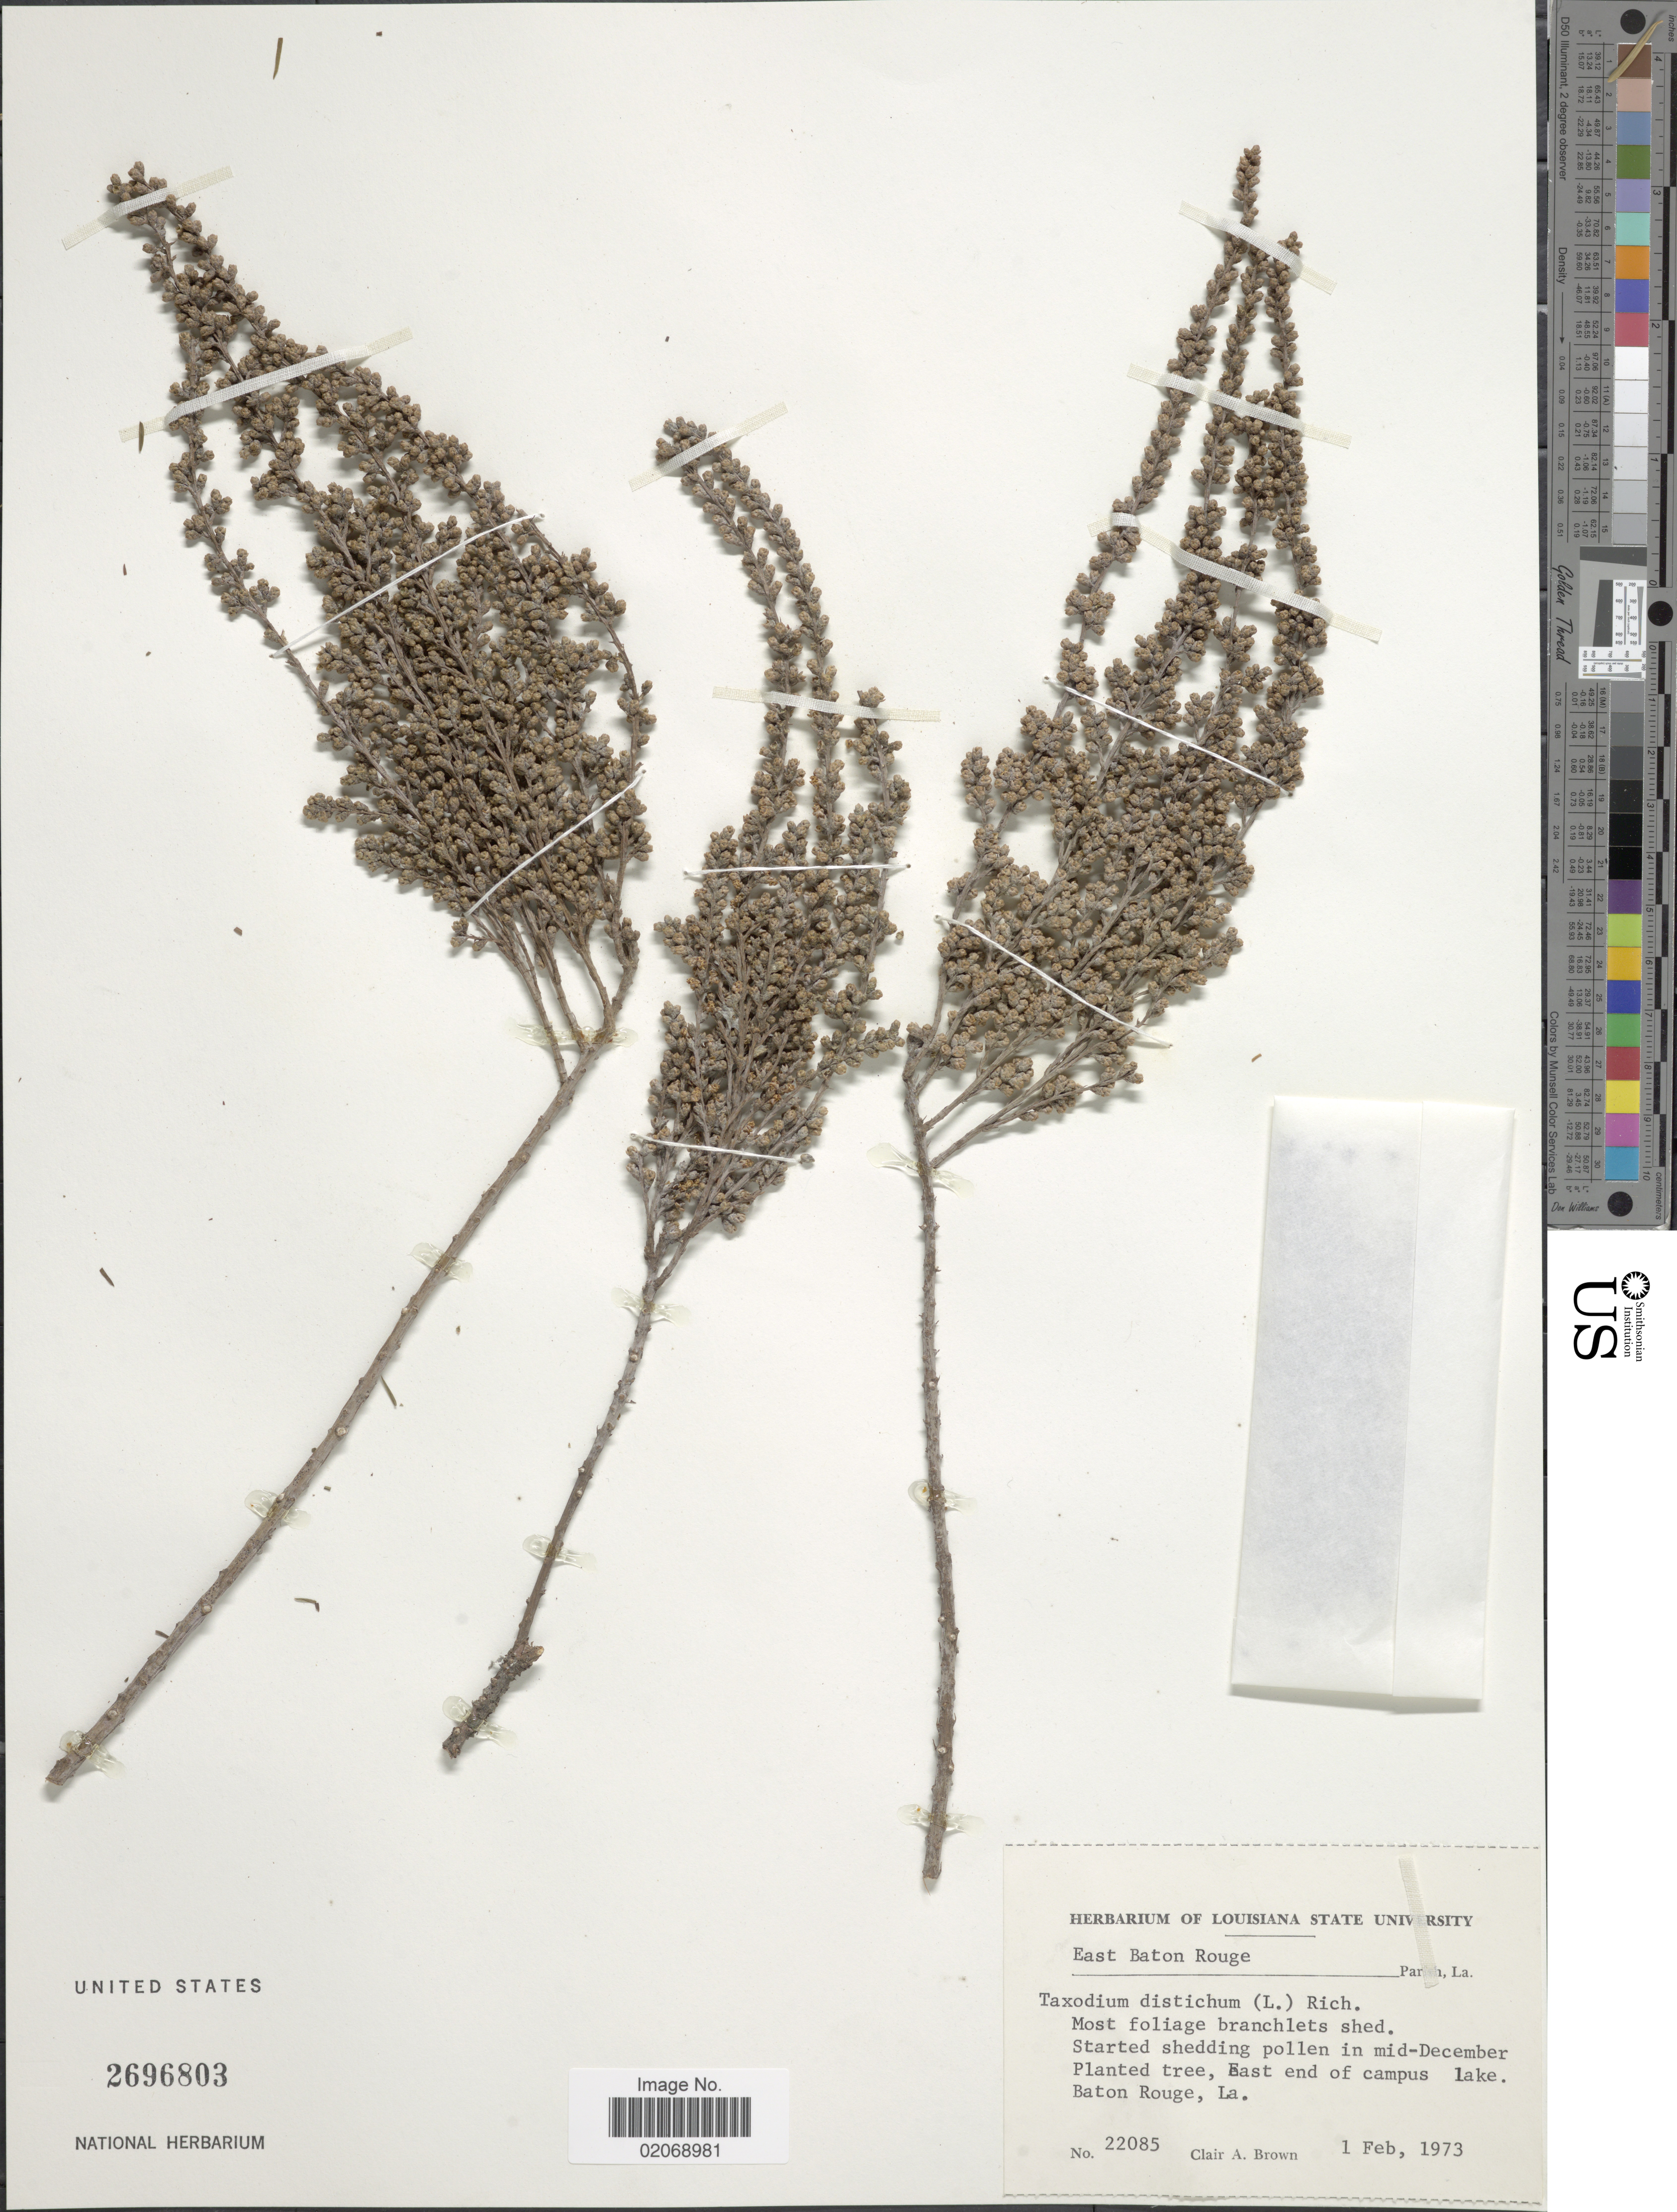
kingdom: Plantae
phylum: Tracheophyta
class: Pinopsida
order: Pinales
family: Cupressaceae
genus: Taxodium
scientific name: Taxodium distichum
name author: (L.) Rich.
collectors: C. A. Brown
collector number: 22085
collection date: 1973-02-01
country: United States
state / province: Louisiana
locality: East Baton Rouge Parish. East end of campus lake Baton Rouge, La.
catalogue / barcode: US 2696803